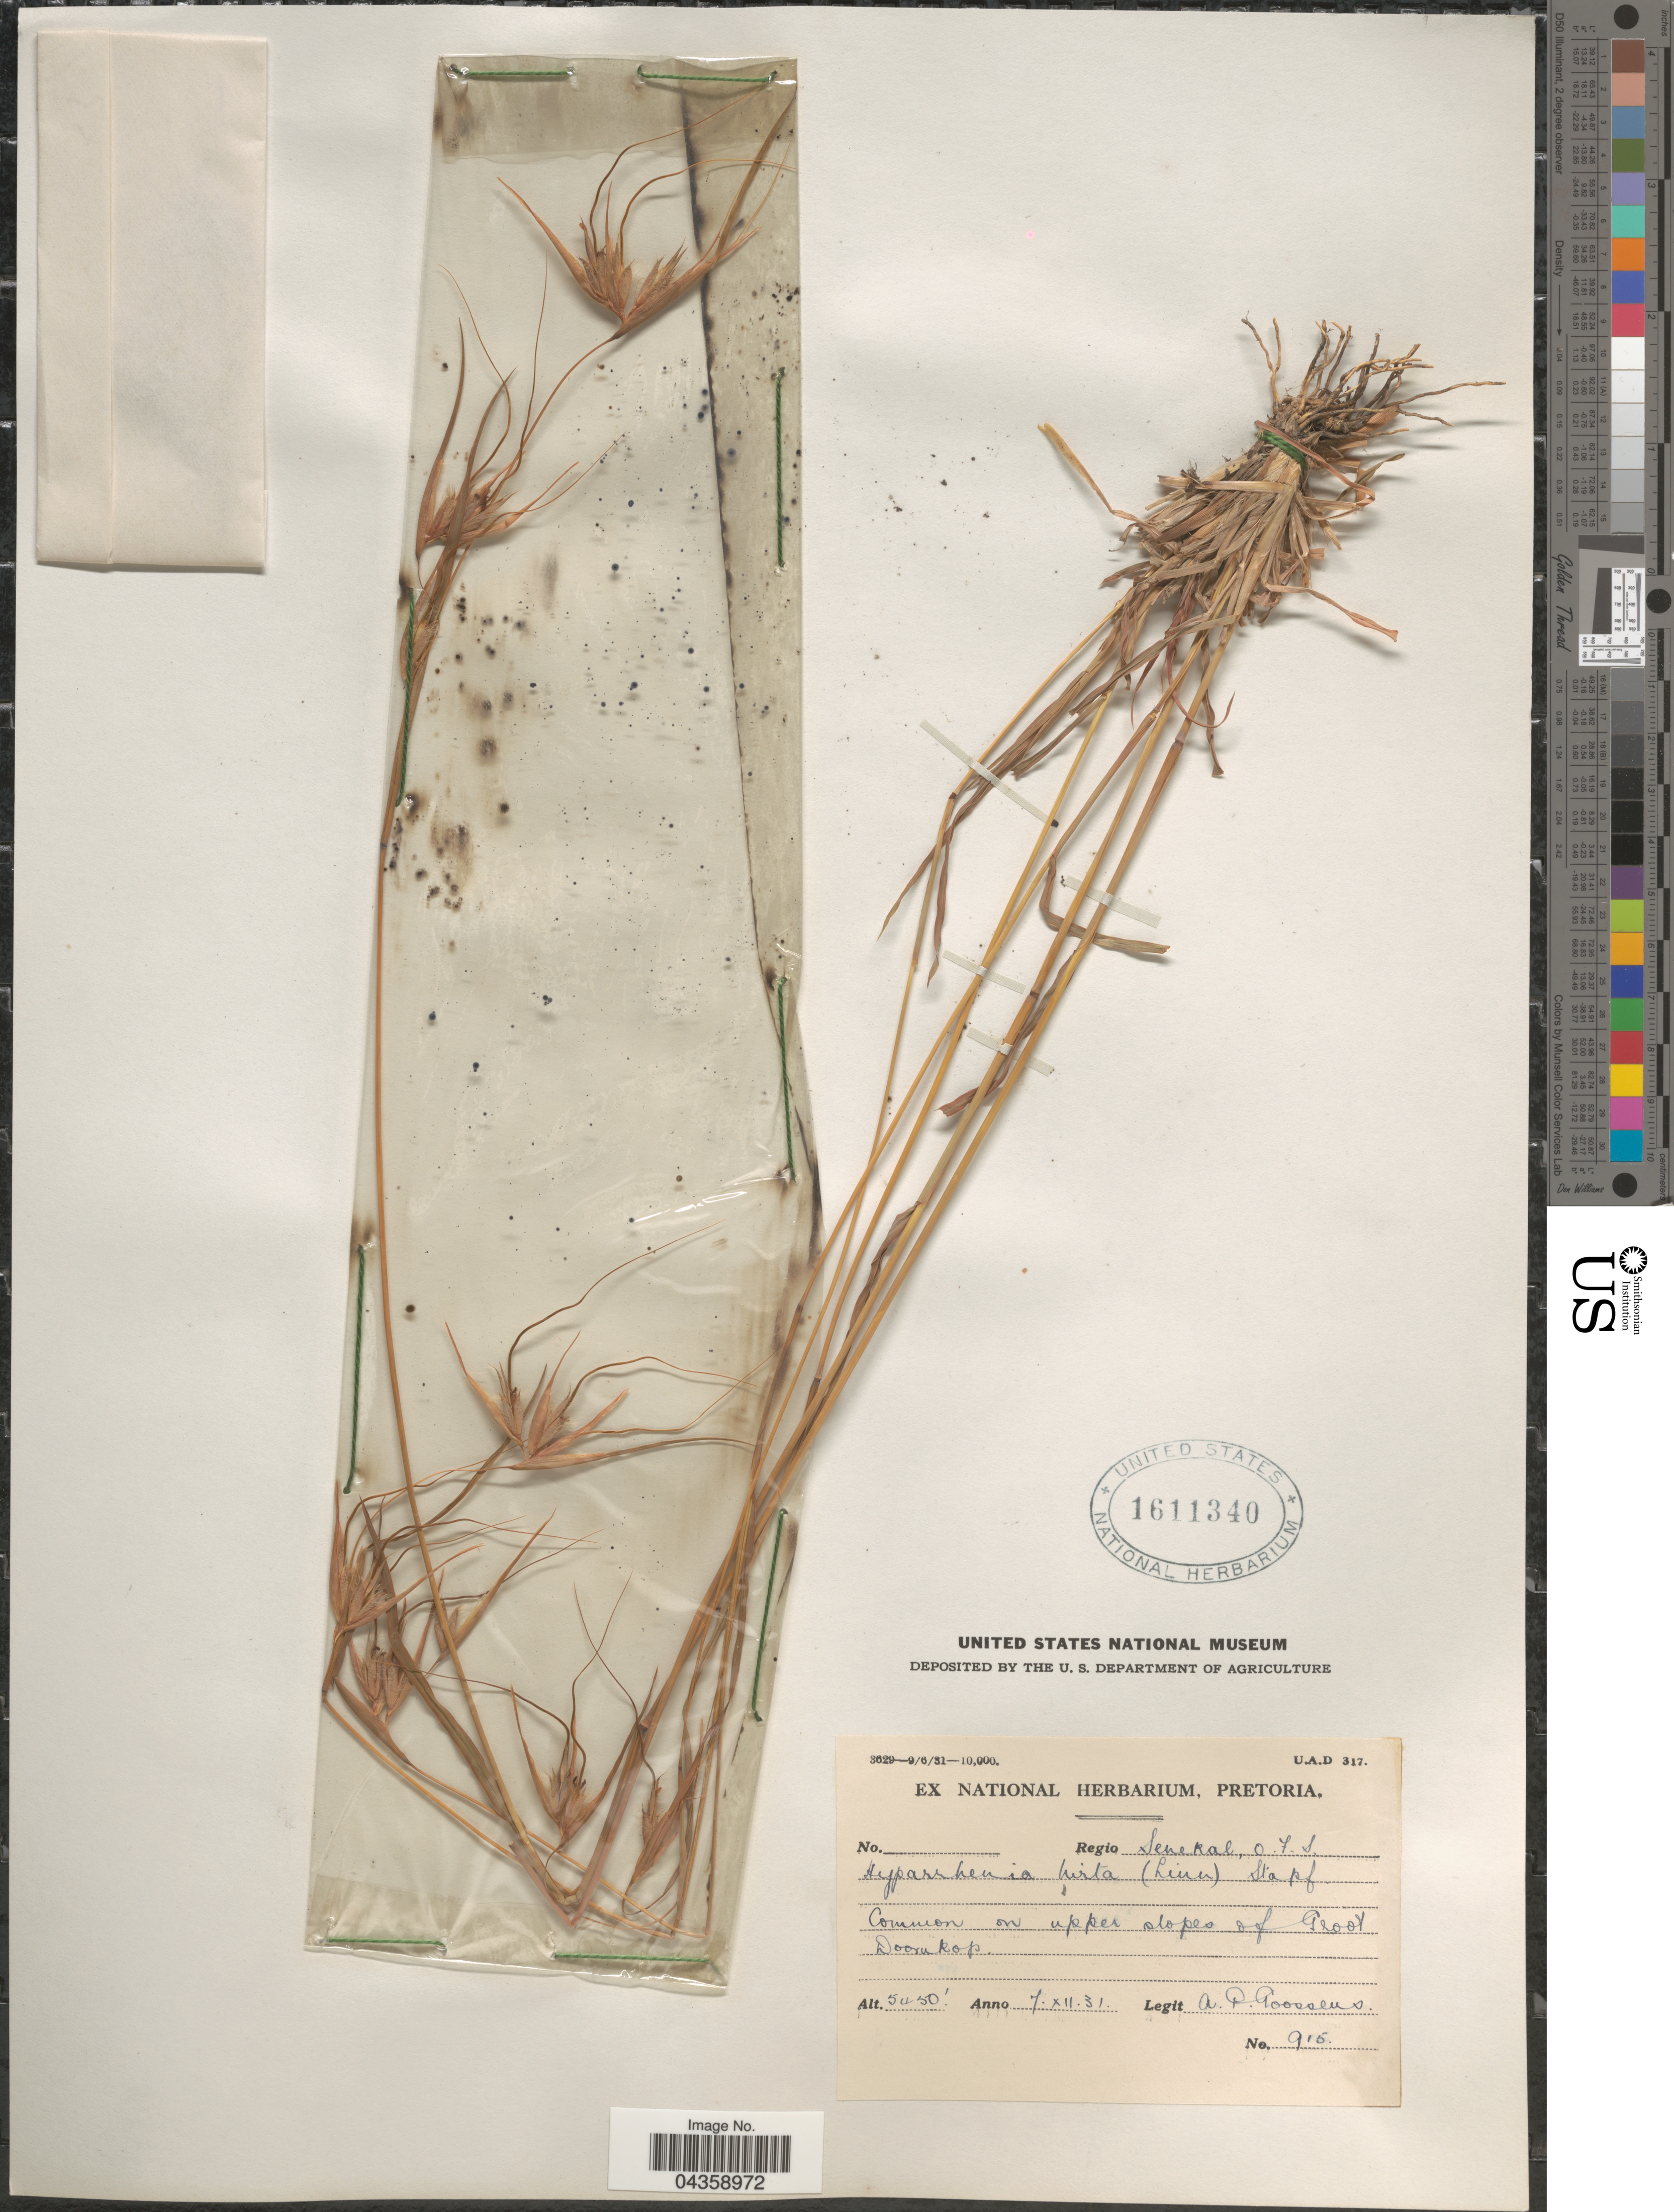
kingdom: Plantae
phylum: Tracheophyta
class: Liliopsida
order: Poales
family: Poaceae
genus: Themeda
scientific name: Themeda triandra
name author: Forssk.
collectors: A. P. G. Goossens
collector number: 915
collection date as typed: Transcribed d/m/y: 7/12/31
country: South Africa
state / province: Free State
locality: Regio Senekal, O. F. S. On upper slopes of Groot Doornkop.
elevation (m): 1661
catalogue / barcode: US 1611340